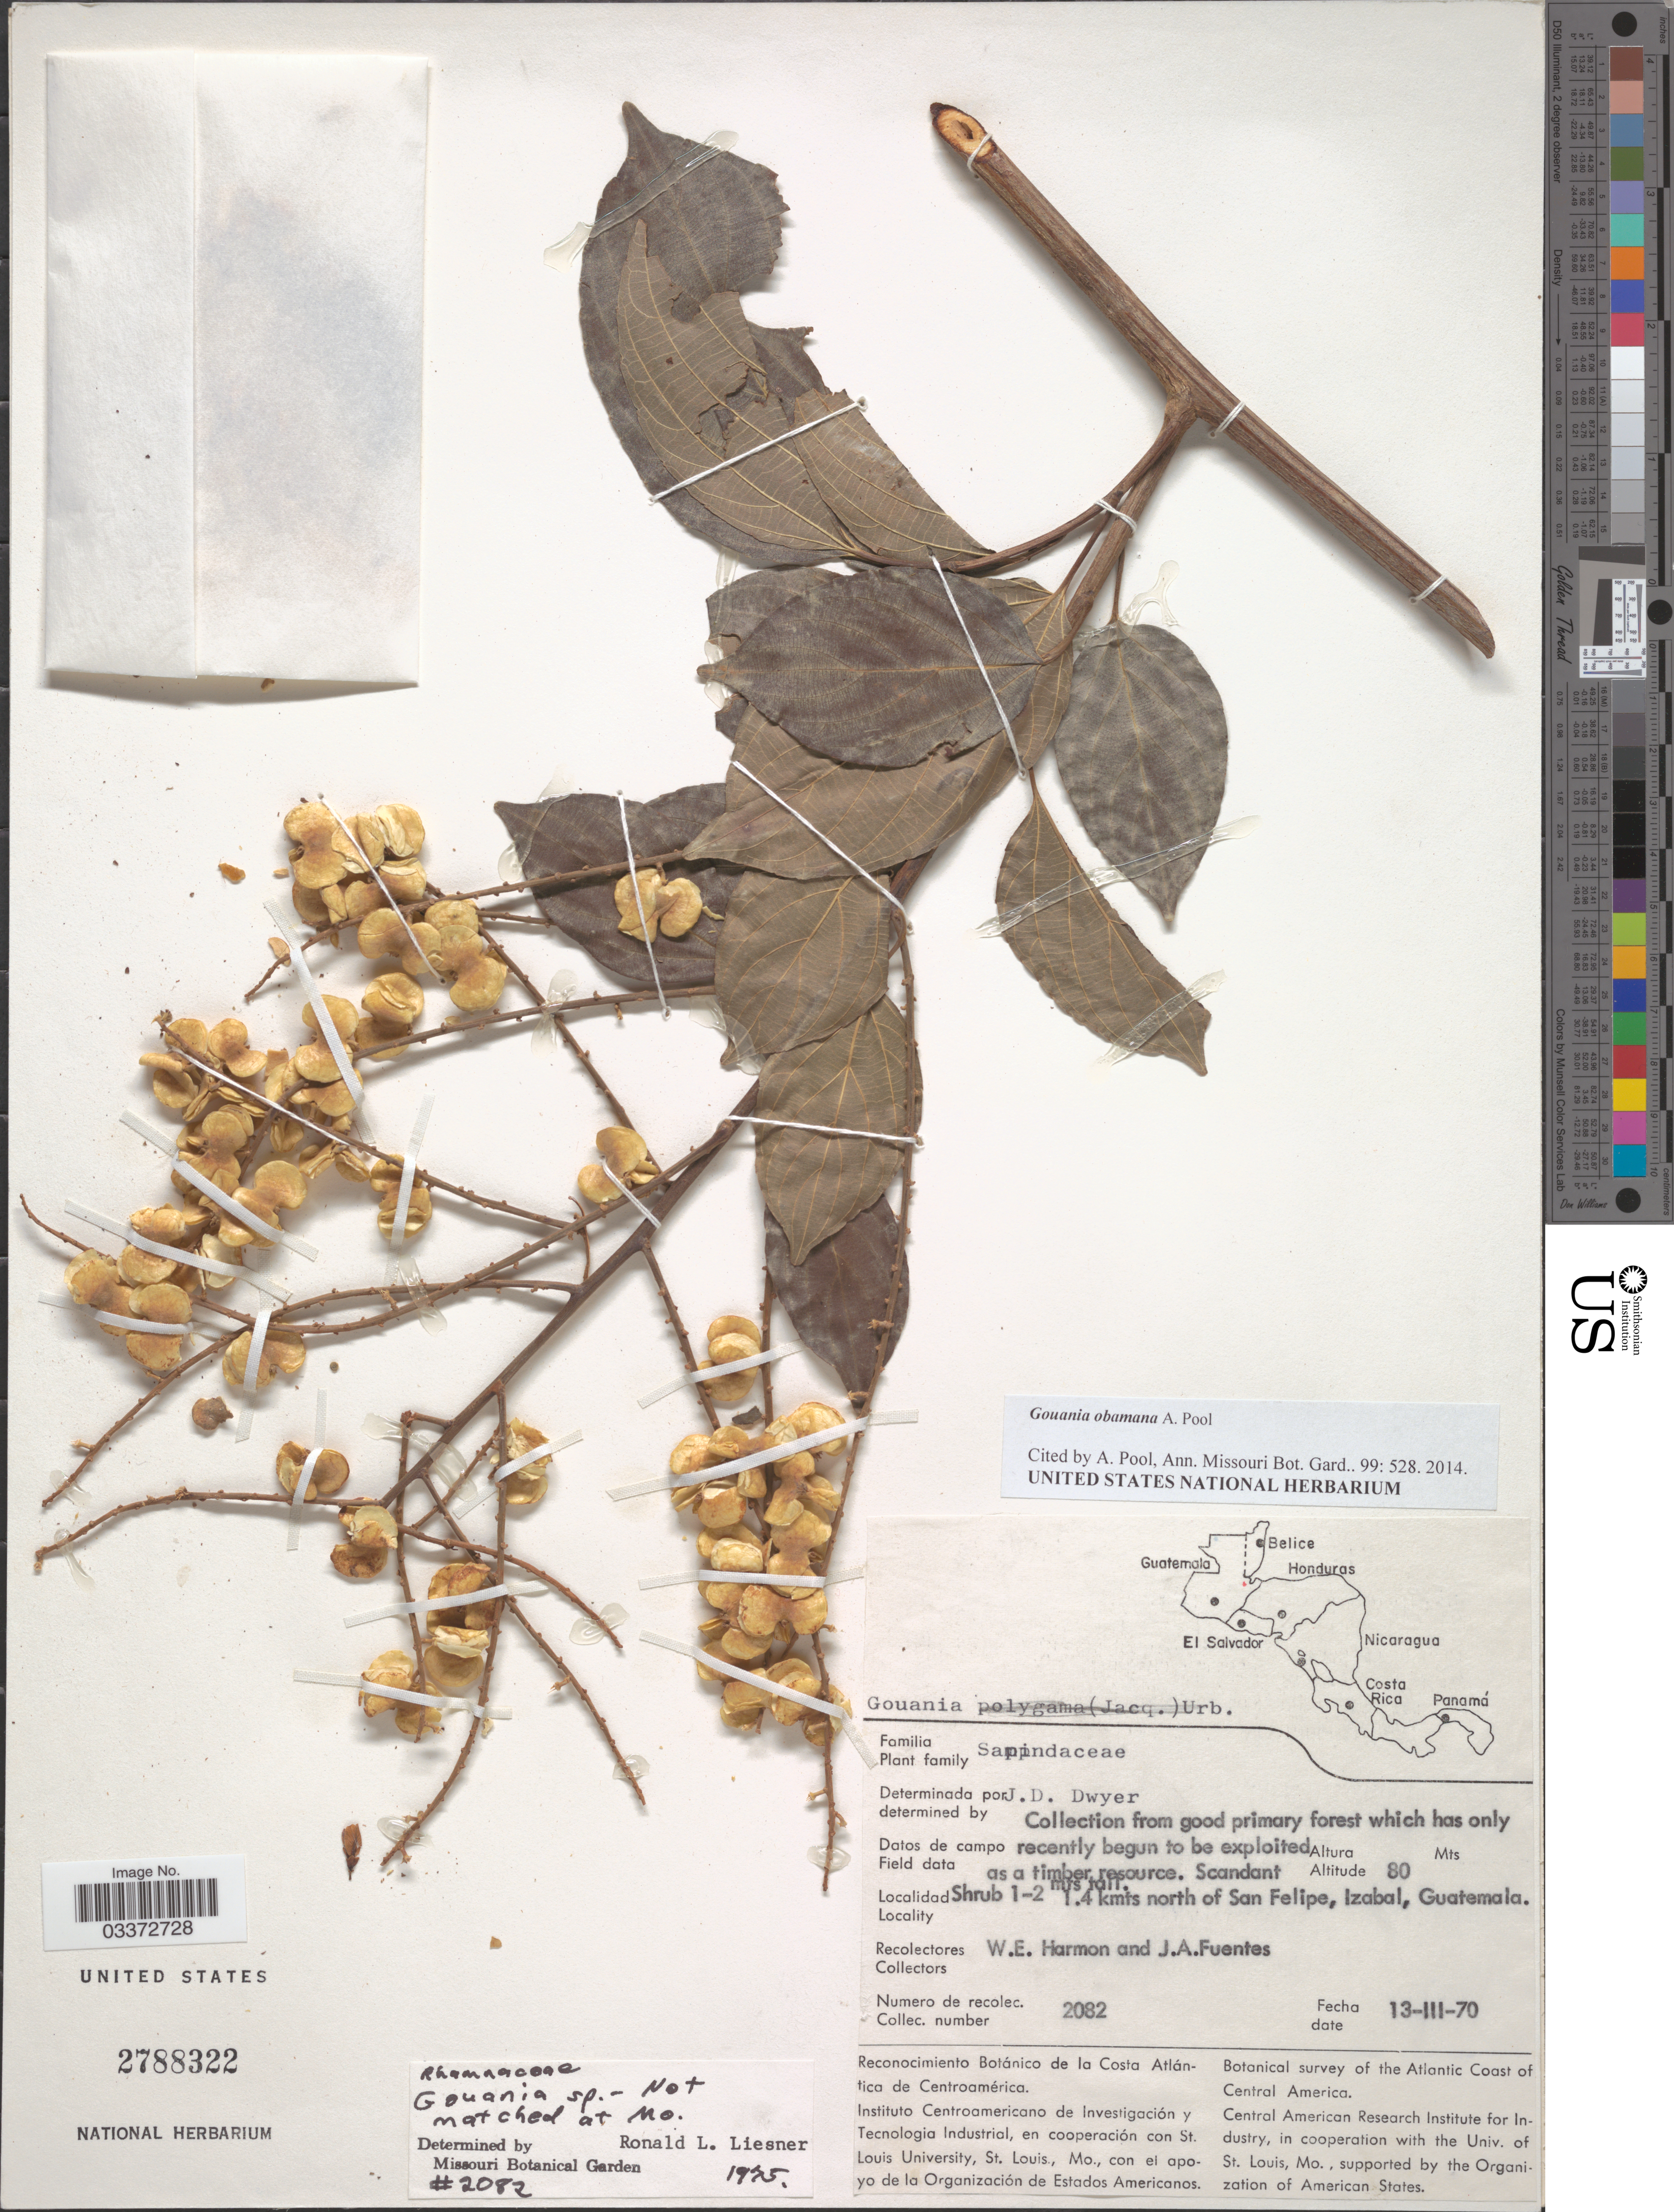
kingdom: Plantae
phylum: Tracheophyta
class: Magnoliopsida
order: Rosales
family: Rhamnaceae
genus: Gouania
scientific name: Gouania obamana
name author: A. Pool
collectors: W. E. Harmon & J. Fuentes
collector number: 2082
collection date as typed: Transcribed d/m/y: 13/3/70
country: Guatemala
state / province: Izabal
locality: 1.4 kmts north of San Felipe.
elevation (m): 80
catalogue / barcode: US 2788322